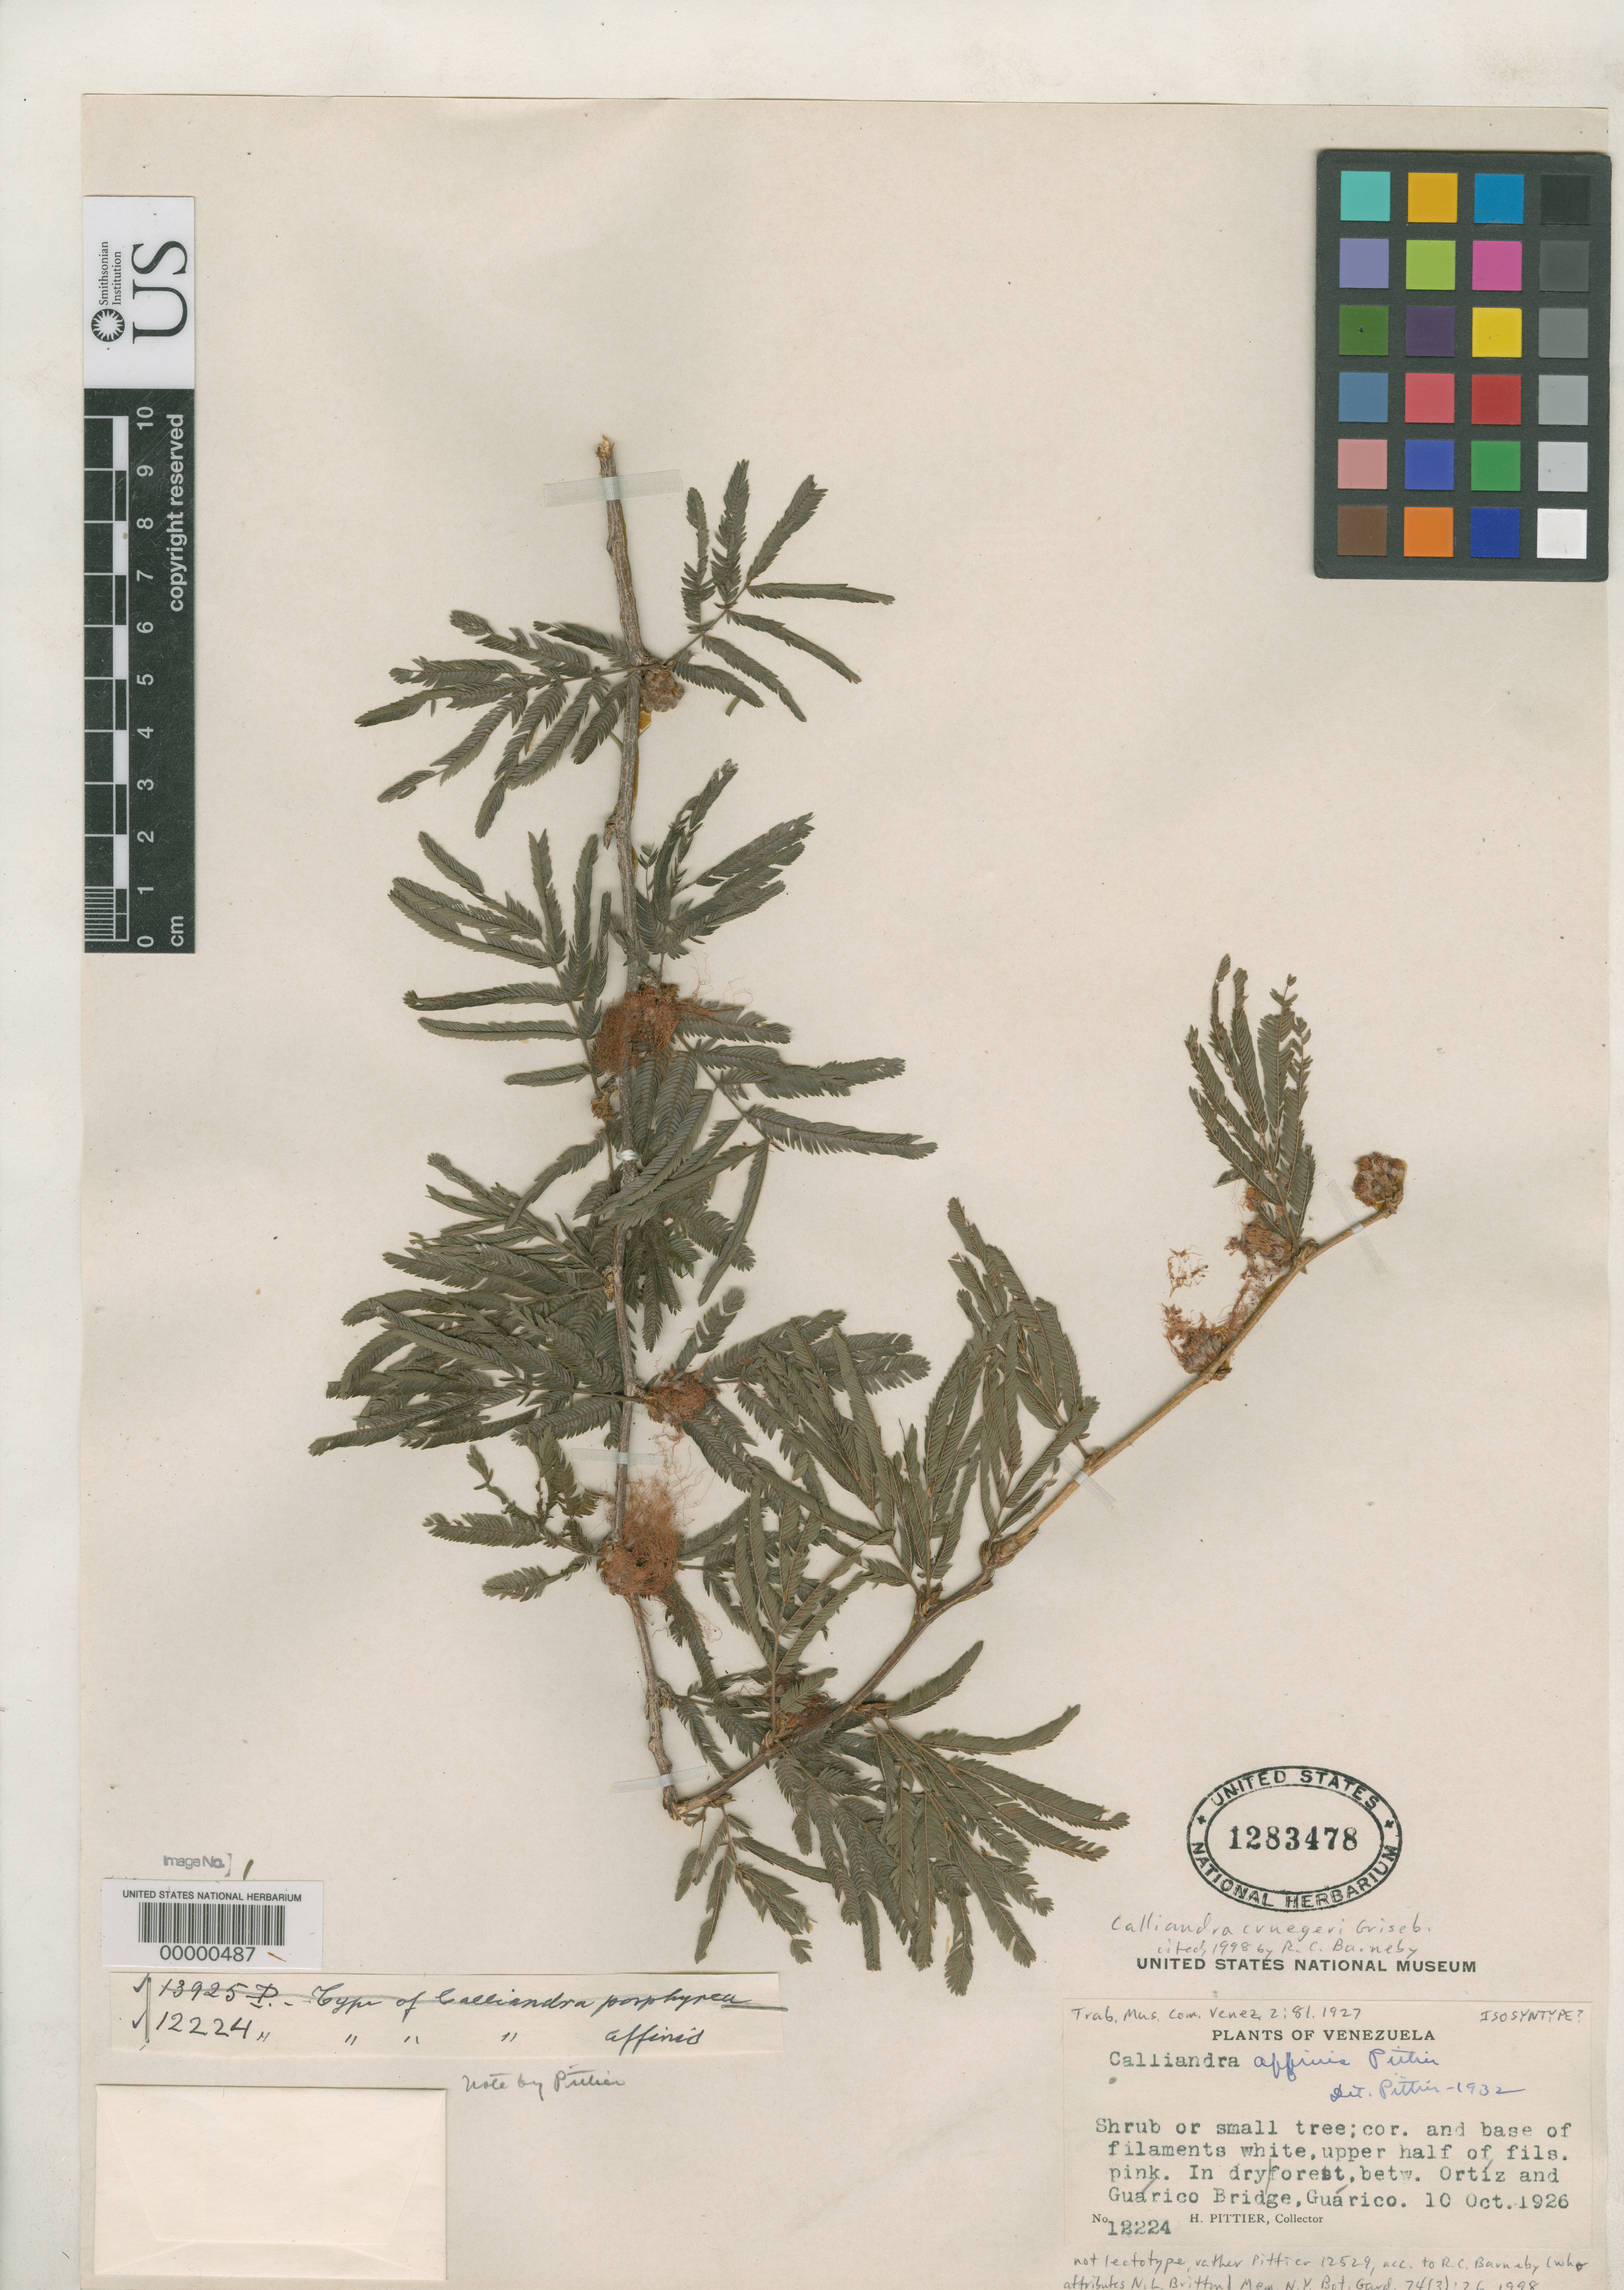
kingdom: Plantae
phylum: Tracheophyta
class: Magnoliopsida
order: Fabales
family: Fabaceae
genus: Calliandra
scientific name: Calliandra affinis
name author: Pittier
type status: Isosyntype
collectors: H. F. Pittier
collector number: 12224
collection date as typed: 10 Oct 1926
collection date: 1926-10-10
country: Venezuela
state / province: Guárico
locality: Between Ortiz and Guarico bridge.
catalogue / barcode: US 1283478